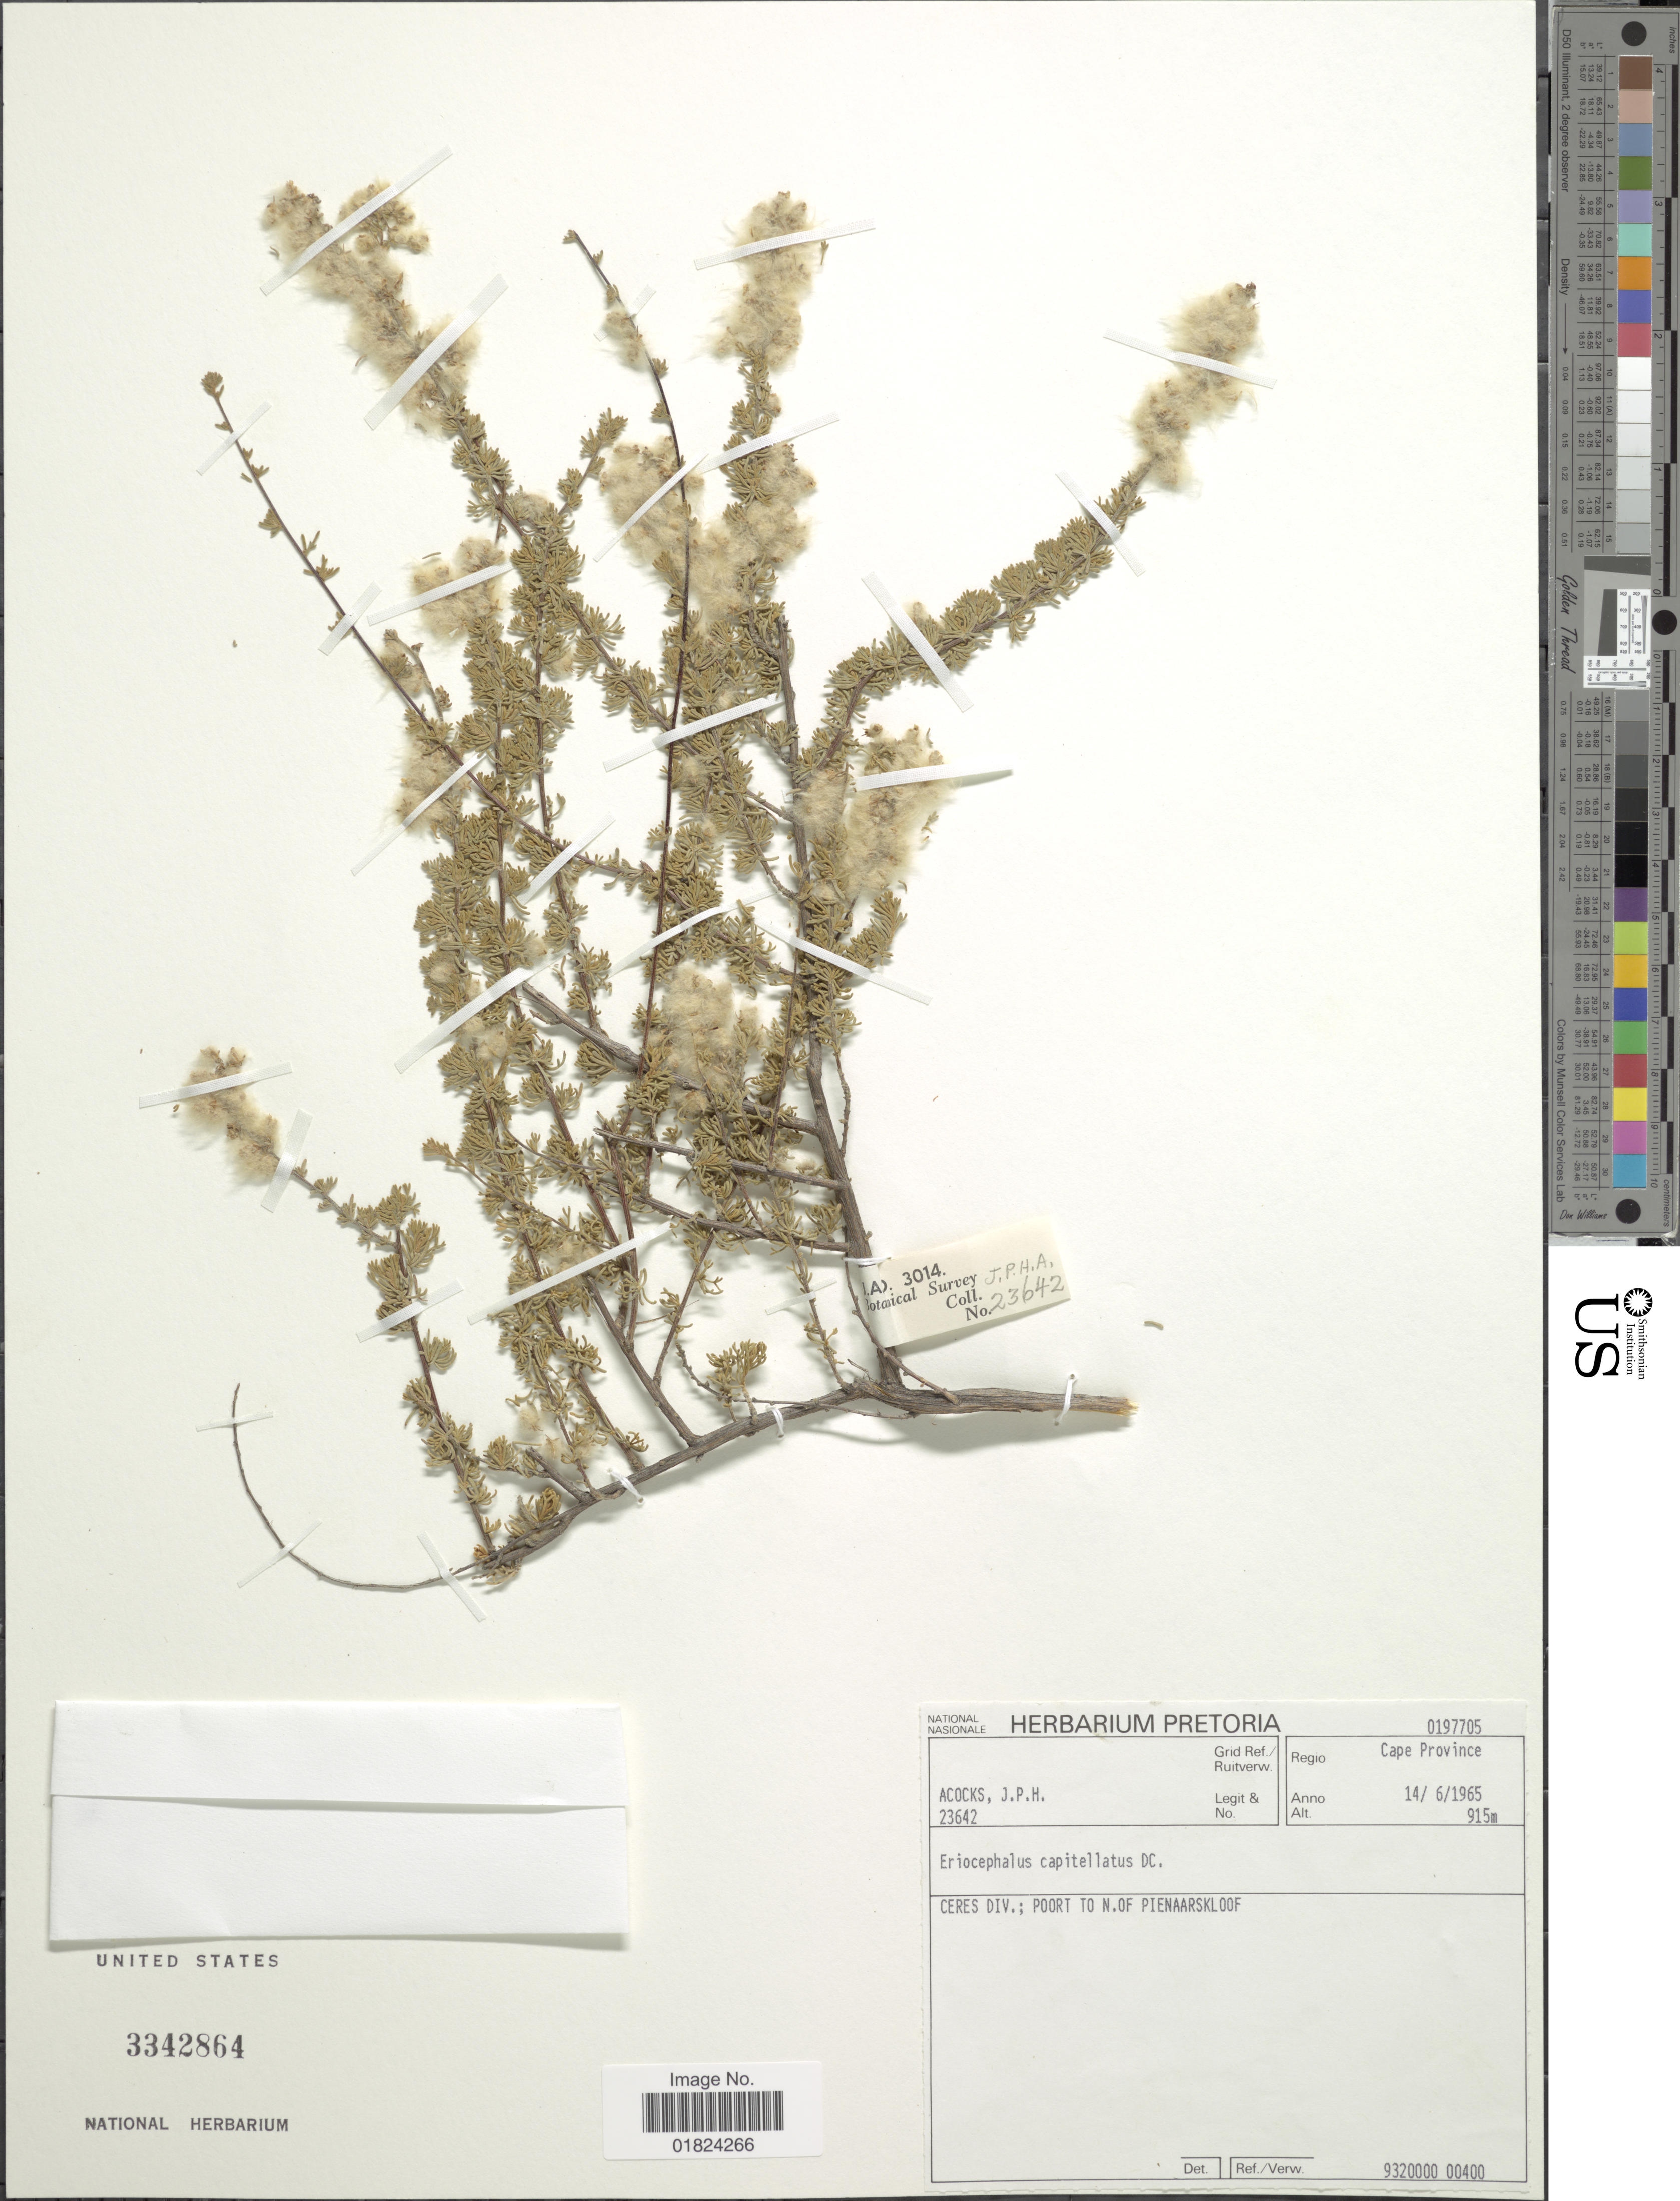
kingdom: Plantae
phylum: Tracheophyta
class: Magnoliopsida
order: Asterales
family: Asteraceae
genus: Eriocephalus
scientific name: Eriocephalus capitellatus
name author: DC.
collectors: J. P. Acocks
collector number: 23642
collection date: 1965-06-14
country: South Africa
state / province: Western Cape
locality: Ceres Div.; Port to N. of Pienaarskloof.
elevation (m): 915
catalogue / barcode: US 3342864